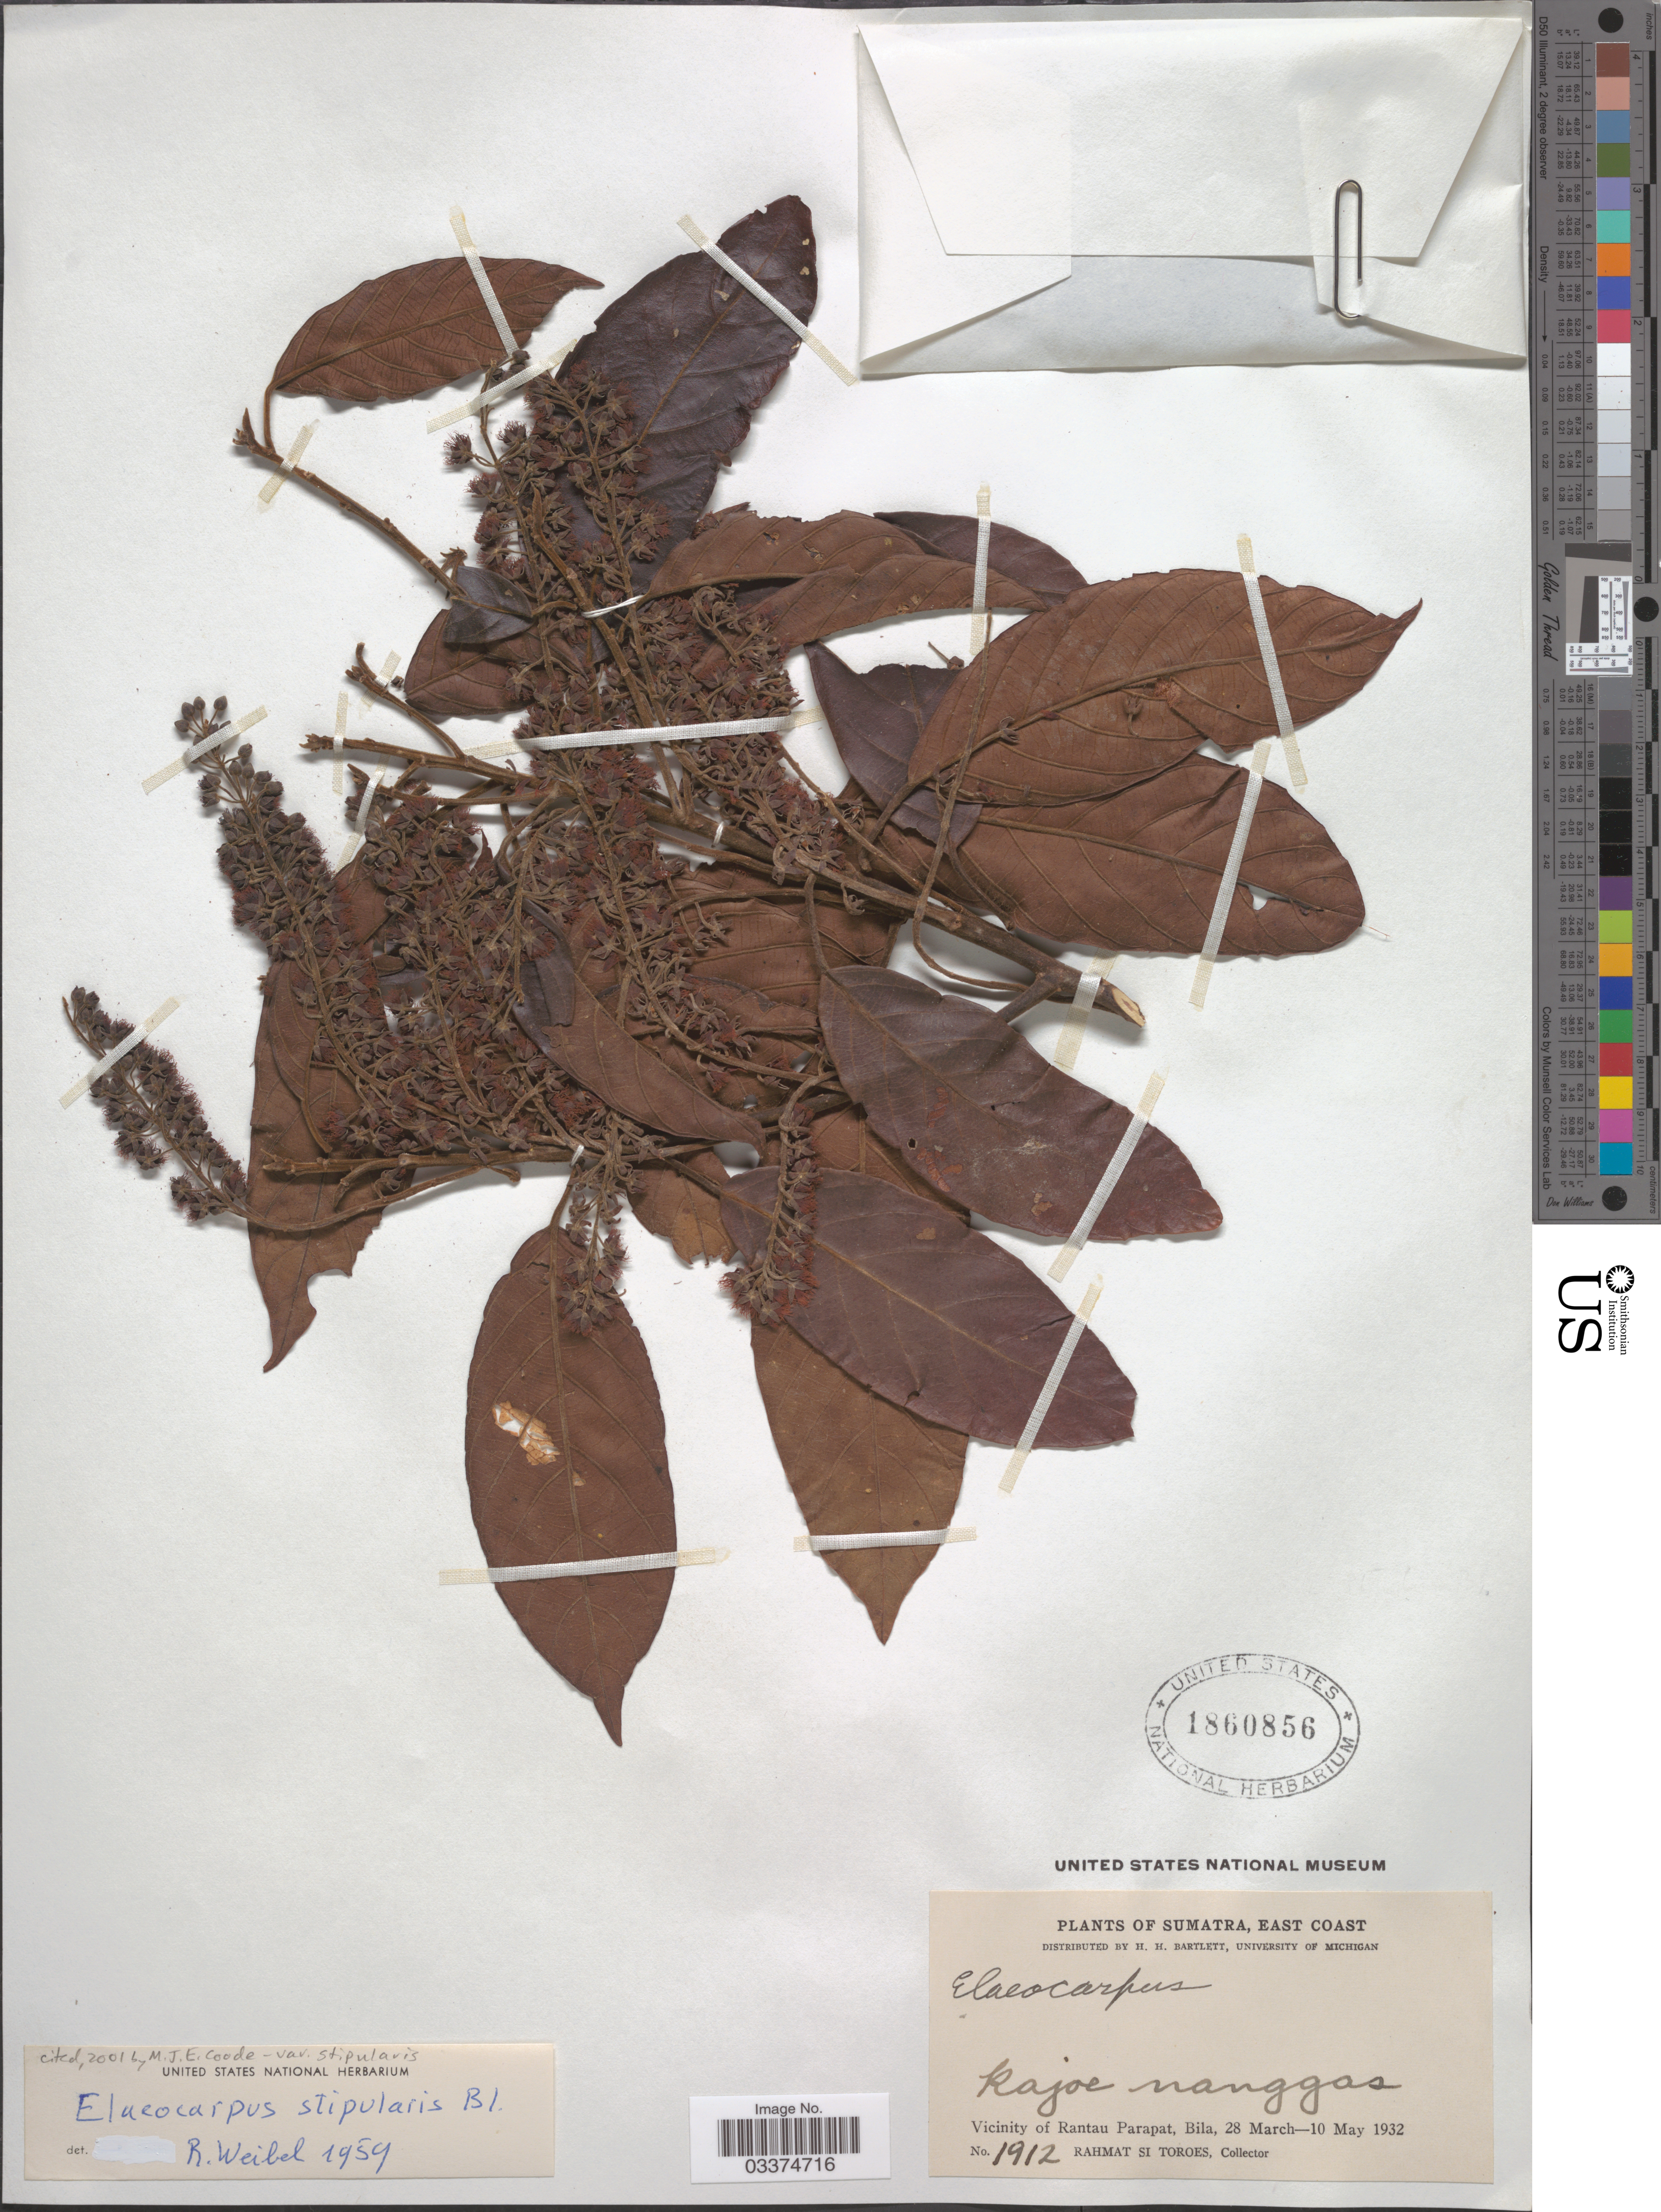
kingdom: Plantae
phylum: Tracheophyta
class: Magnoliopsida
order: Oxalidales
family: Elaeocarpaceae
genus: Elaeocarpus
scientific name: Elaeocarpus stipularis var. stipularis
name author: Blume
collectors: Rahmat Si Boeea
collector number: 1912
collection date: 1932-03-28/1932-05-10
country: Indonesia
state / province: Sumatra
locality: East Coast. Vicinity of Rantau Parapat, Bila.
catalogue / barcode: US 1860856